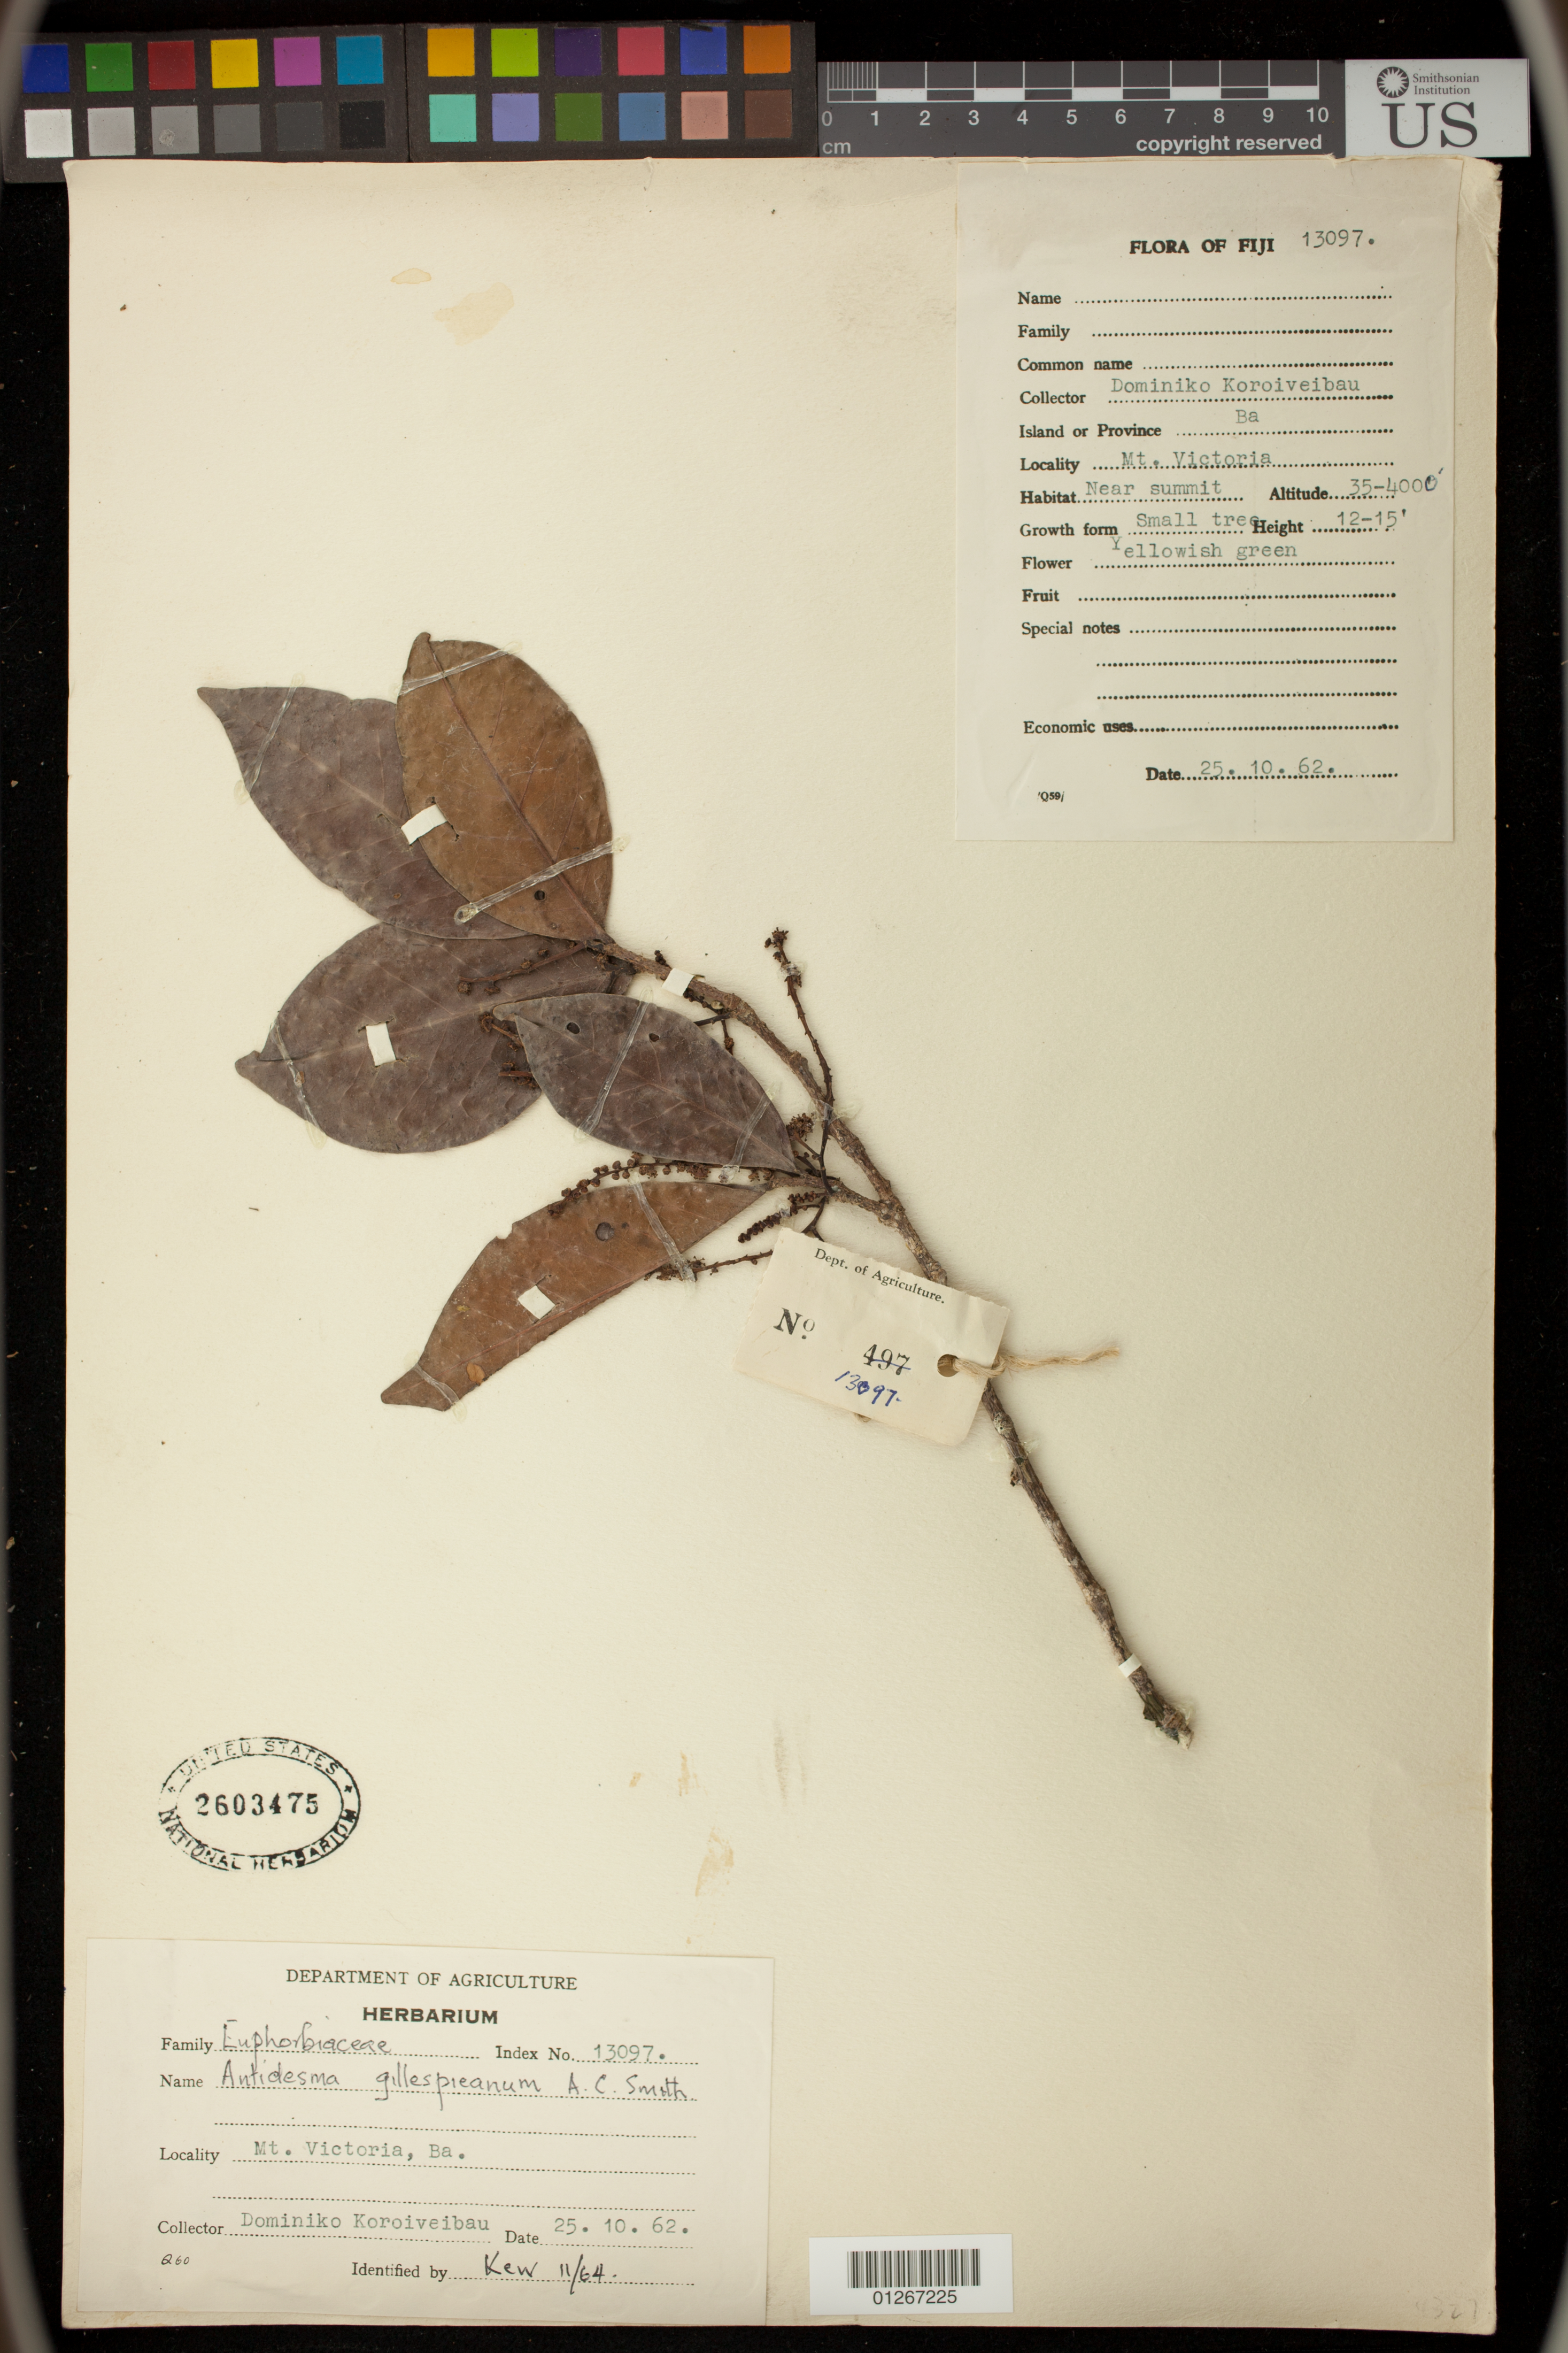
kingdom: Plantae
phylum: Tracheophyta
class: Magnoliopsida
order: Malpighiales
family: Phyllanthaceae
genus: Antidesma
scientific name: Antidesma gillespieanum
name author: A.C. Sm.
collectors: D. Koroiveibau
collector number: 13097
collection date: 1962-10-25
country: Fiji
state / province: Western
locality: Mt. Victoria, Viti Levu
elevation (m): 1067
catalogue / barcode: US 2603475